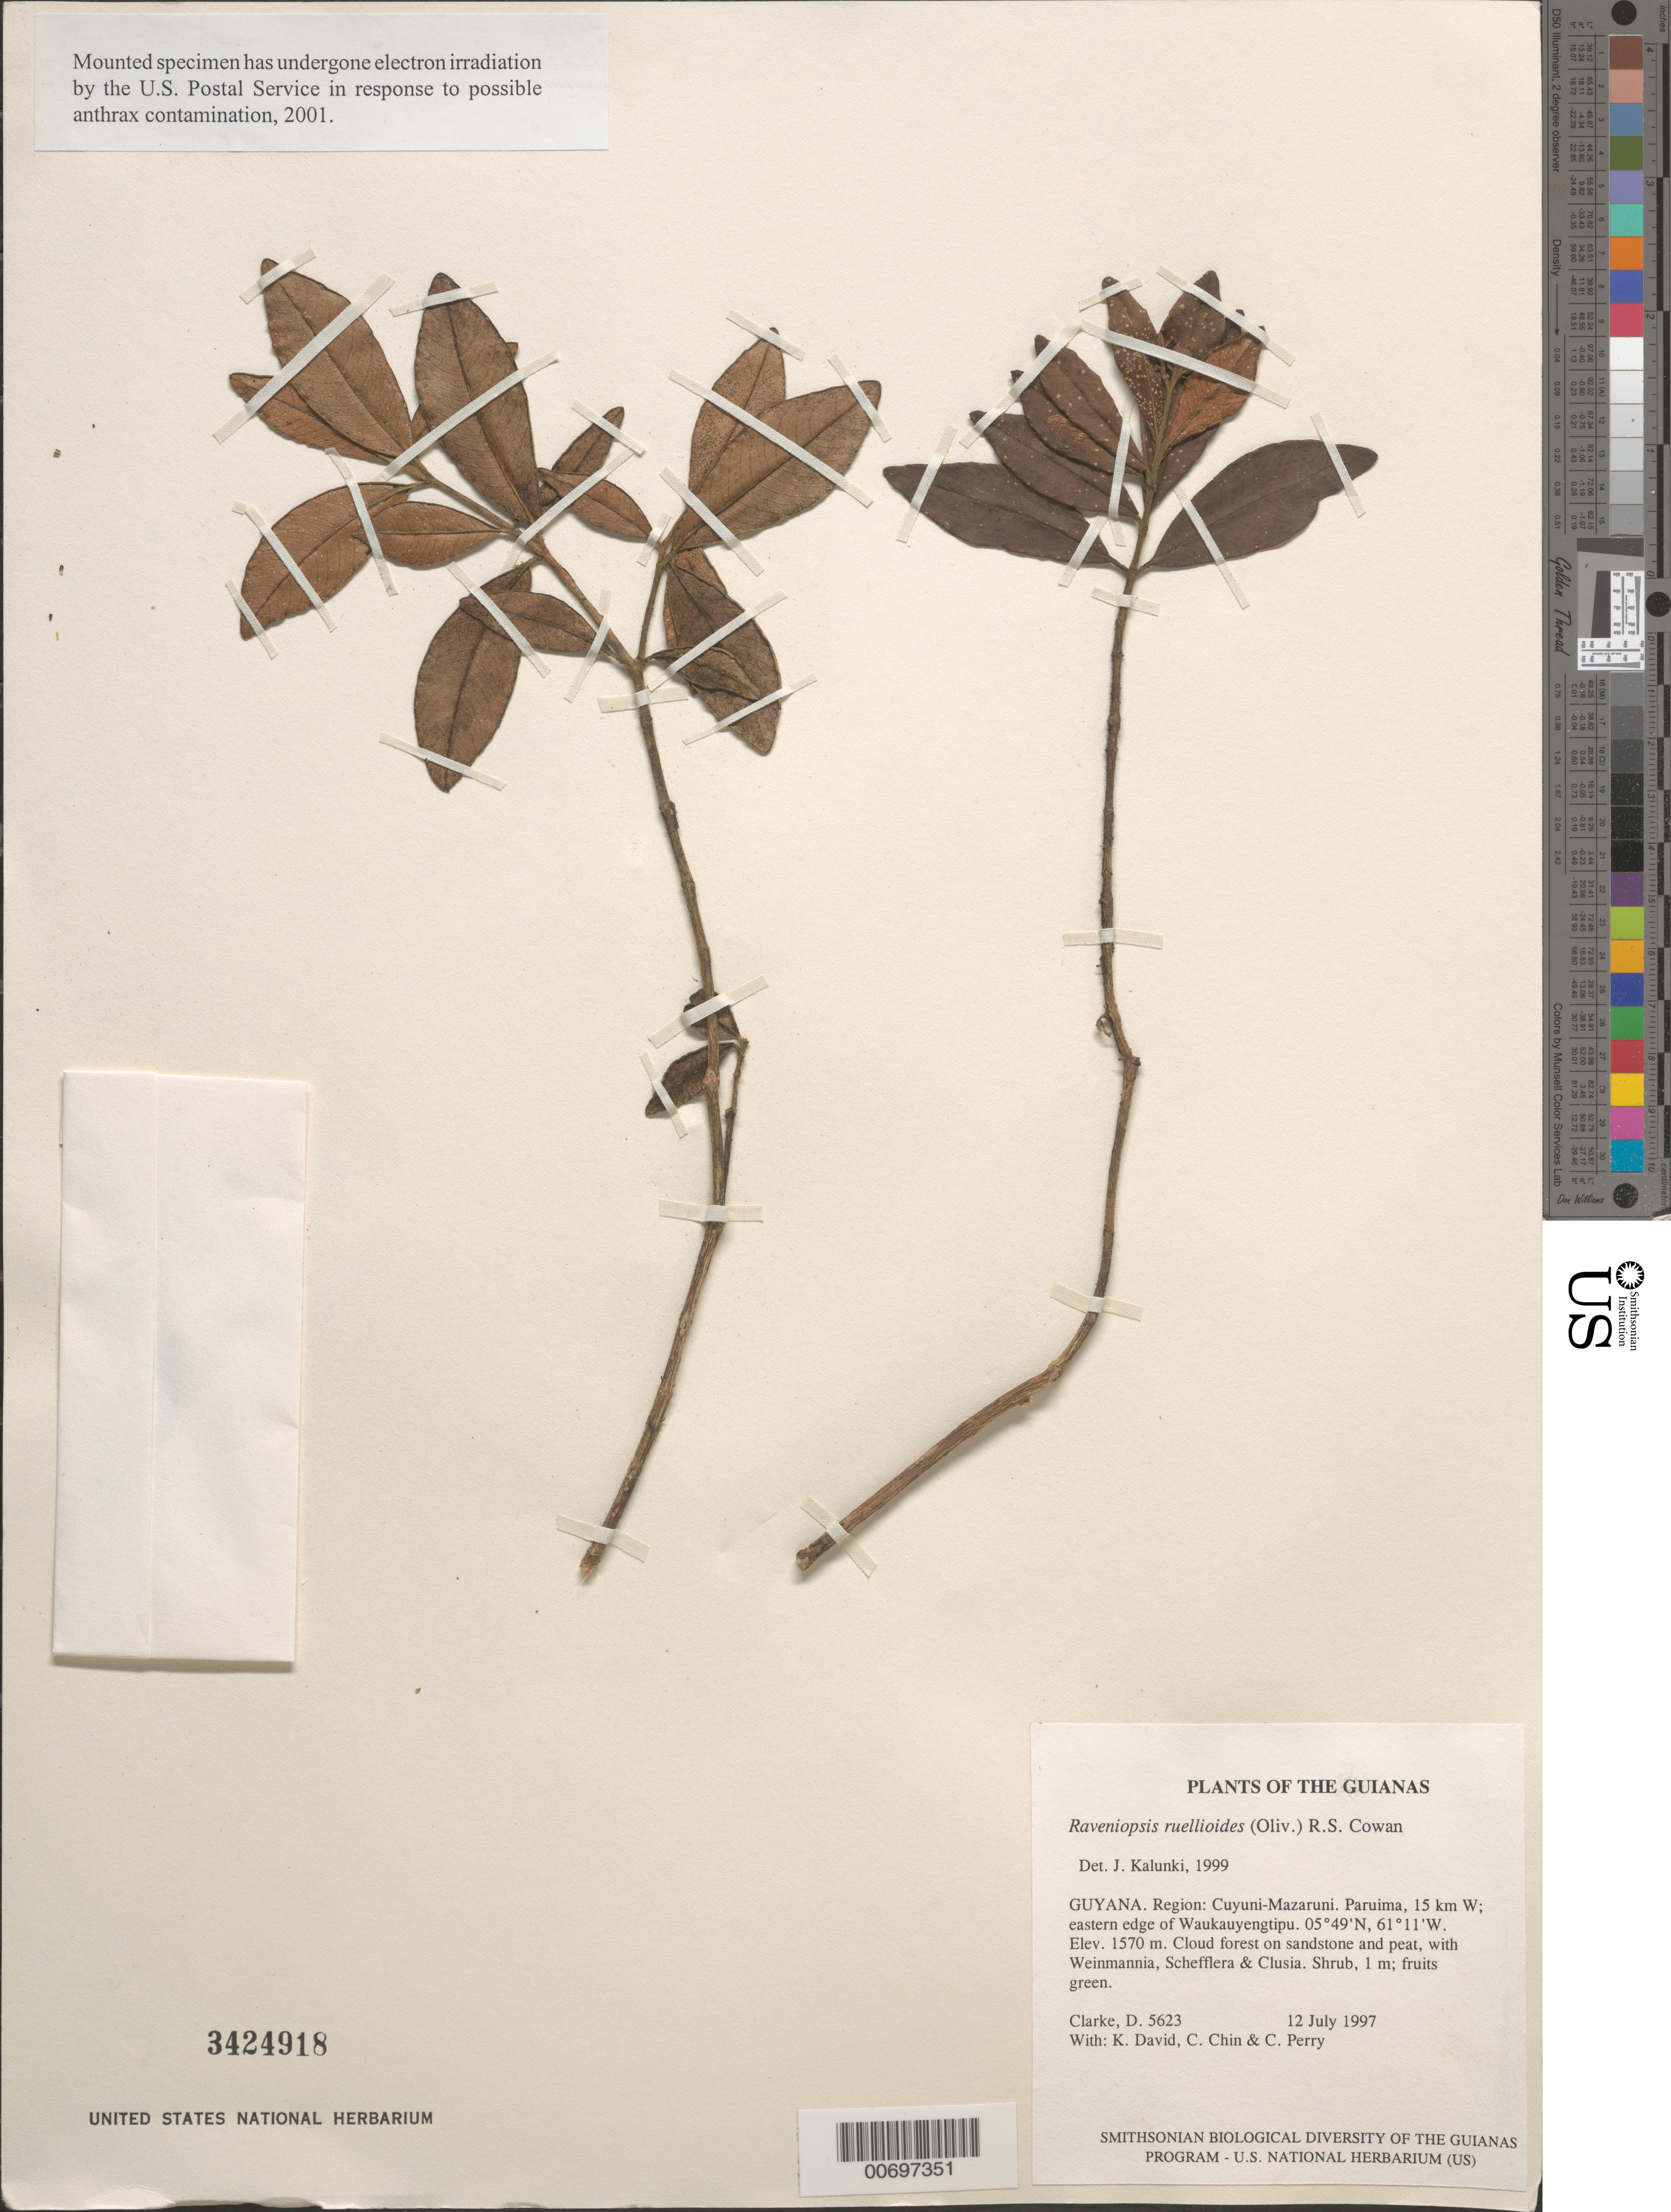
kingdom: Plantae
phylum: Tracheophyta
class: Magnoliopsida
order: Sapindales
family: Rutaceae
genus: Raveniopsis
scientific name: Raveniopsis ruellioides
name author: (Oliv.) R.S. Cowan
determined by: Kallunki, Jacquelyn A.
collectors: H. D. Clarke, K. David, C. Chin & C. Perry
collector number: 5623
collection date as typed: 12 July 1997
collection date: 1997-07-12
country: Guyana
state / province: Cuyuni-Mazaruni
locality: Paruima, 15 km W; eastern edge of Waukauyengtipu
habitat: Cloud forest on sandstone and peat, with Weinmannia, Schefflera & Clusia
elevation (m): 1570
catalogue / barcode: US 3424918